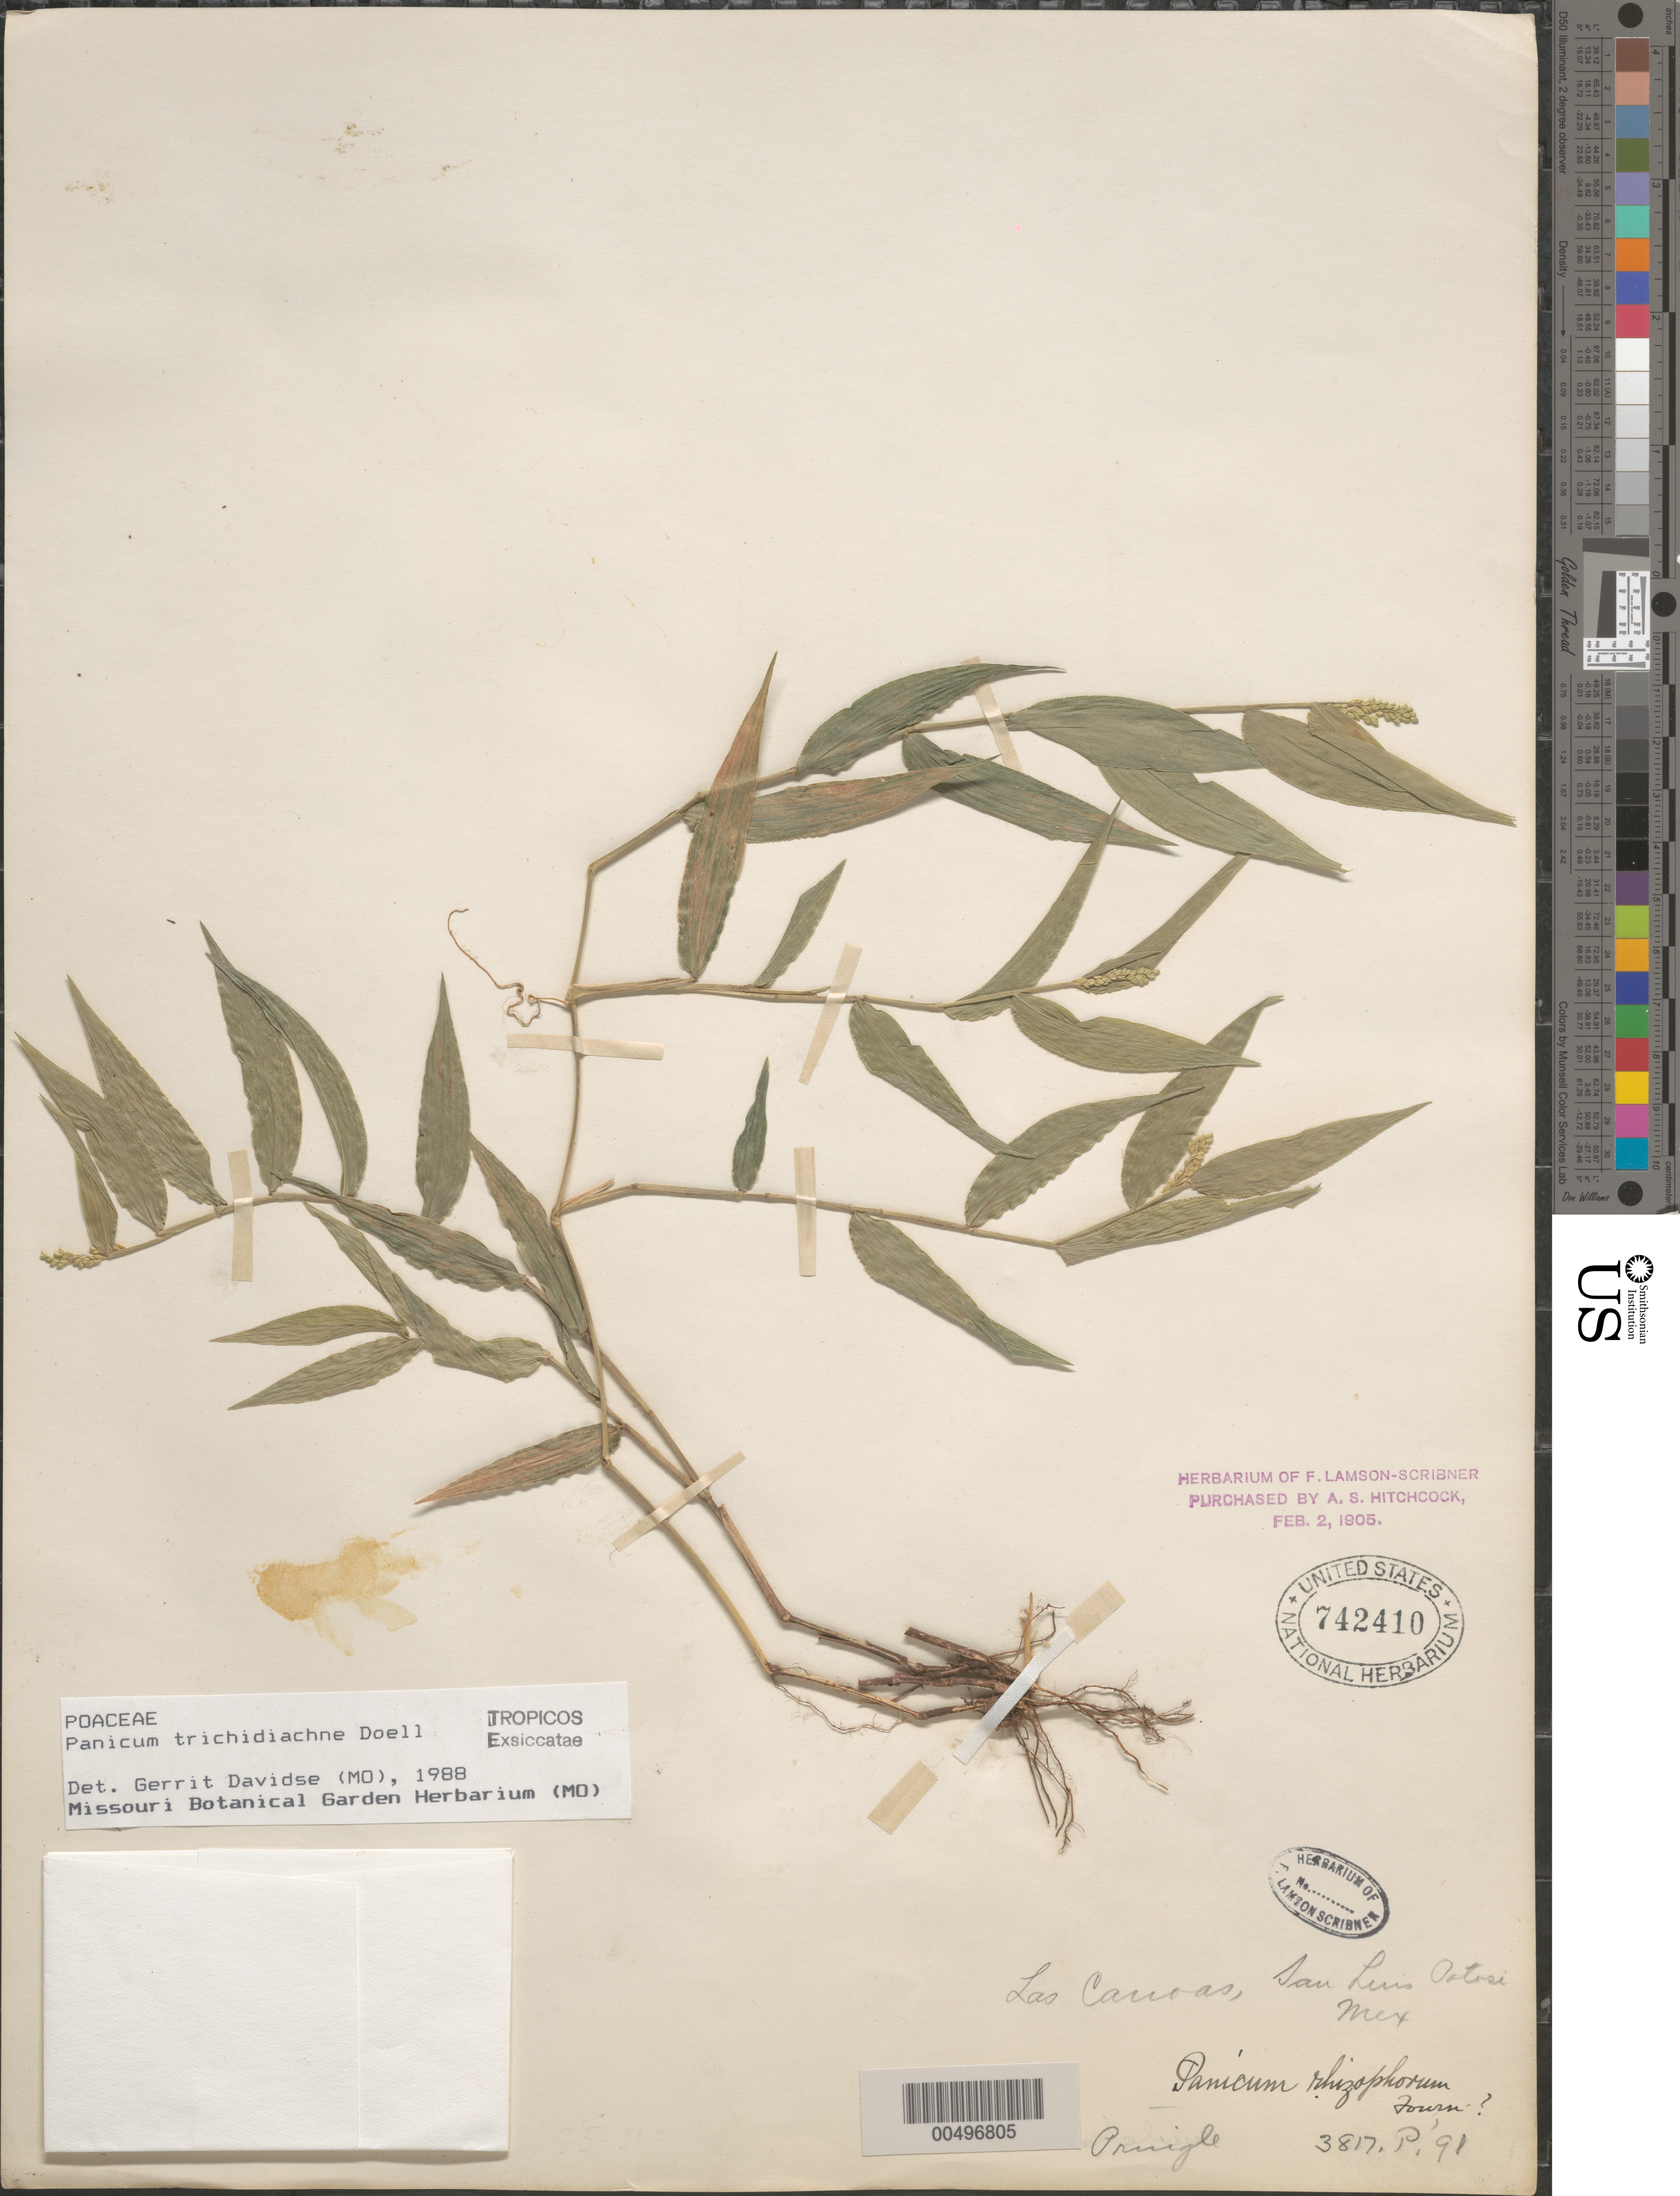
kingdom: Plantae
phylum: Tracheophyta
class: Liliopsida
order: Poales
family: Poaceae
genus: Panicum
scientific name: Panicum trichidiachne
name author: Döll in Mart.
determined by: Davidse, Gerrit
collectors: -- Pringle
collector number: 3817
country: Mexico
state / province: San Luis Potosi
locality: Las Canoas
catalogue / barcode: US 742410